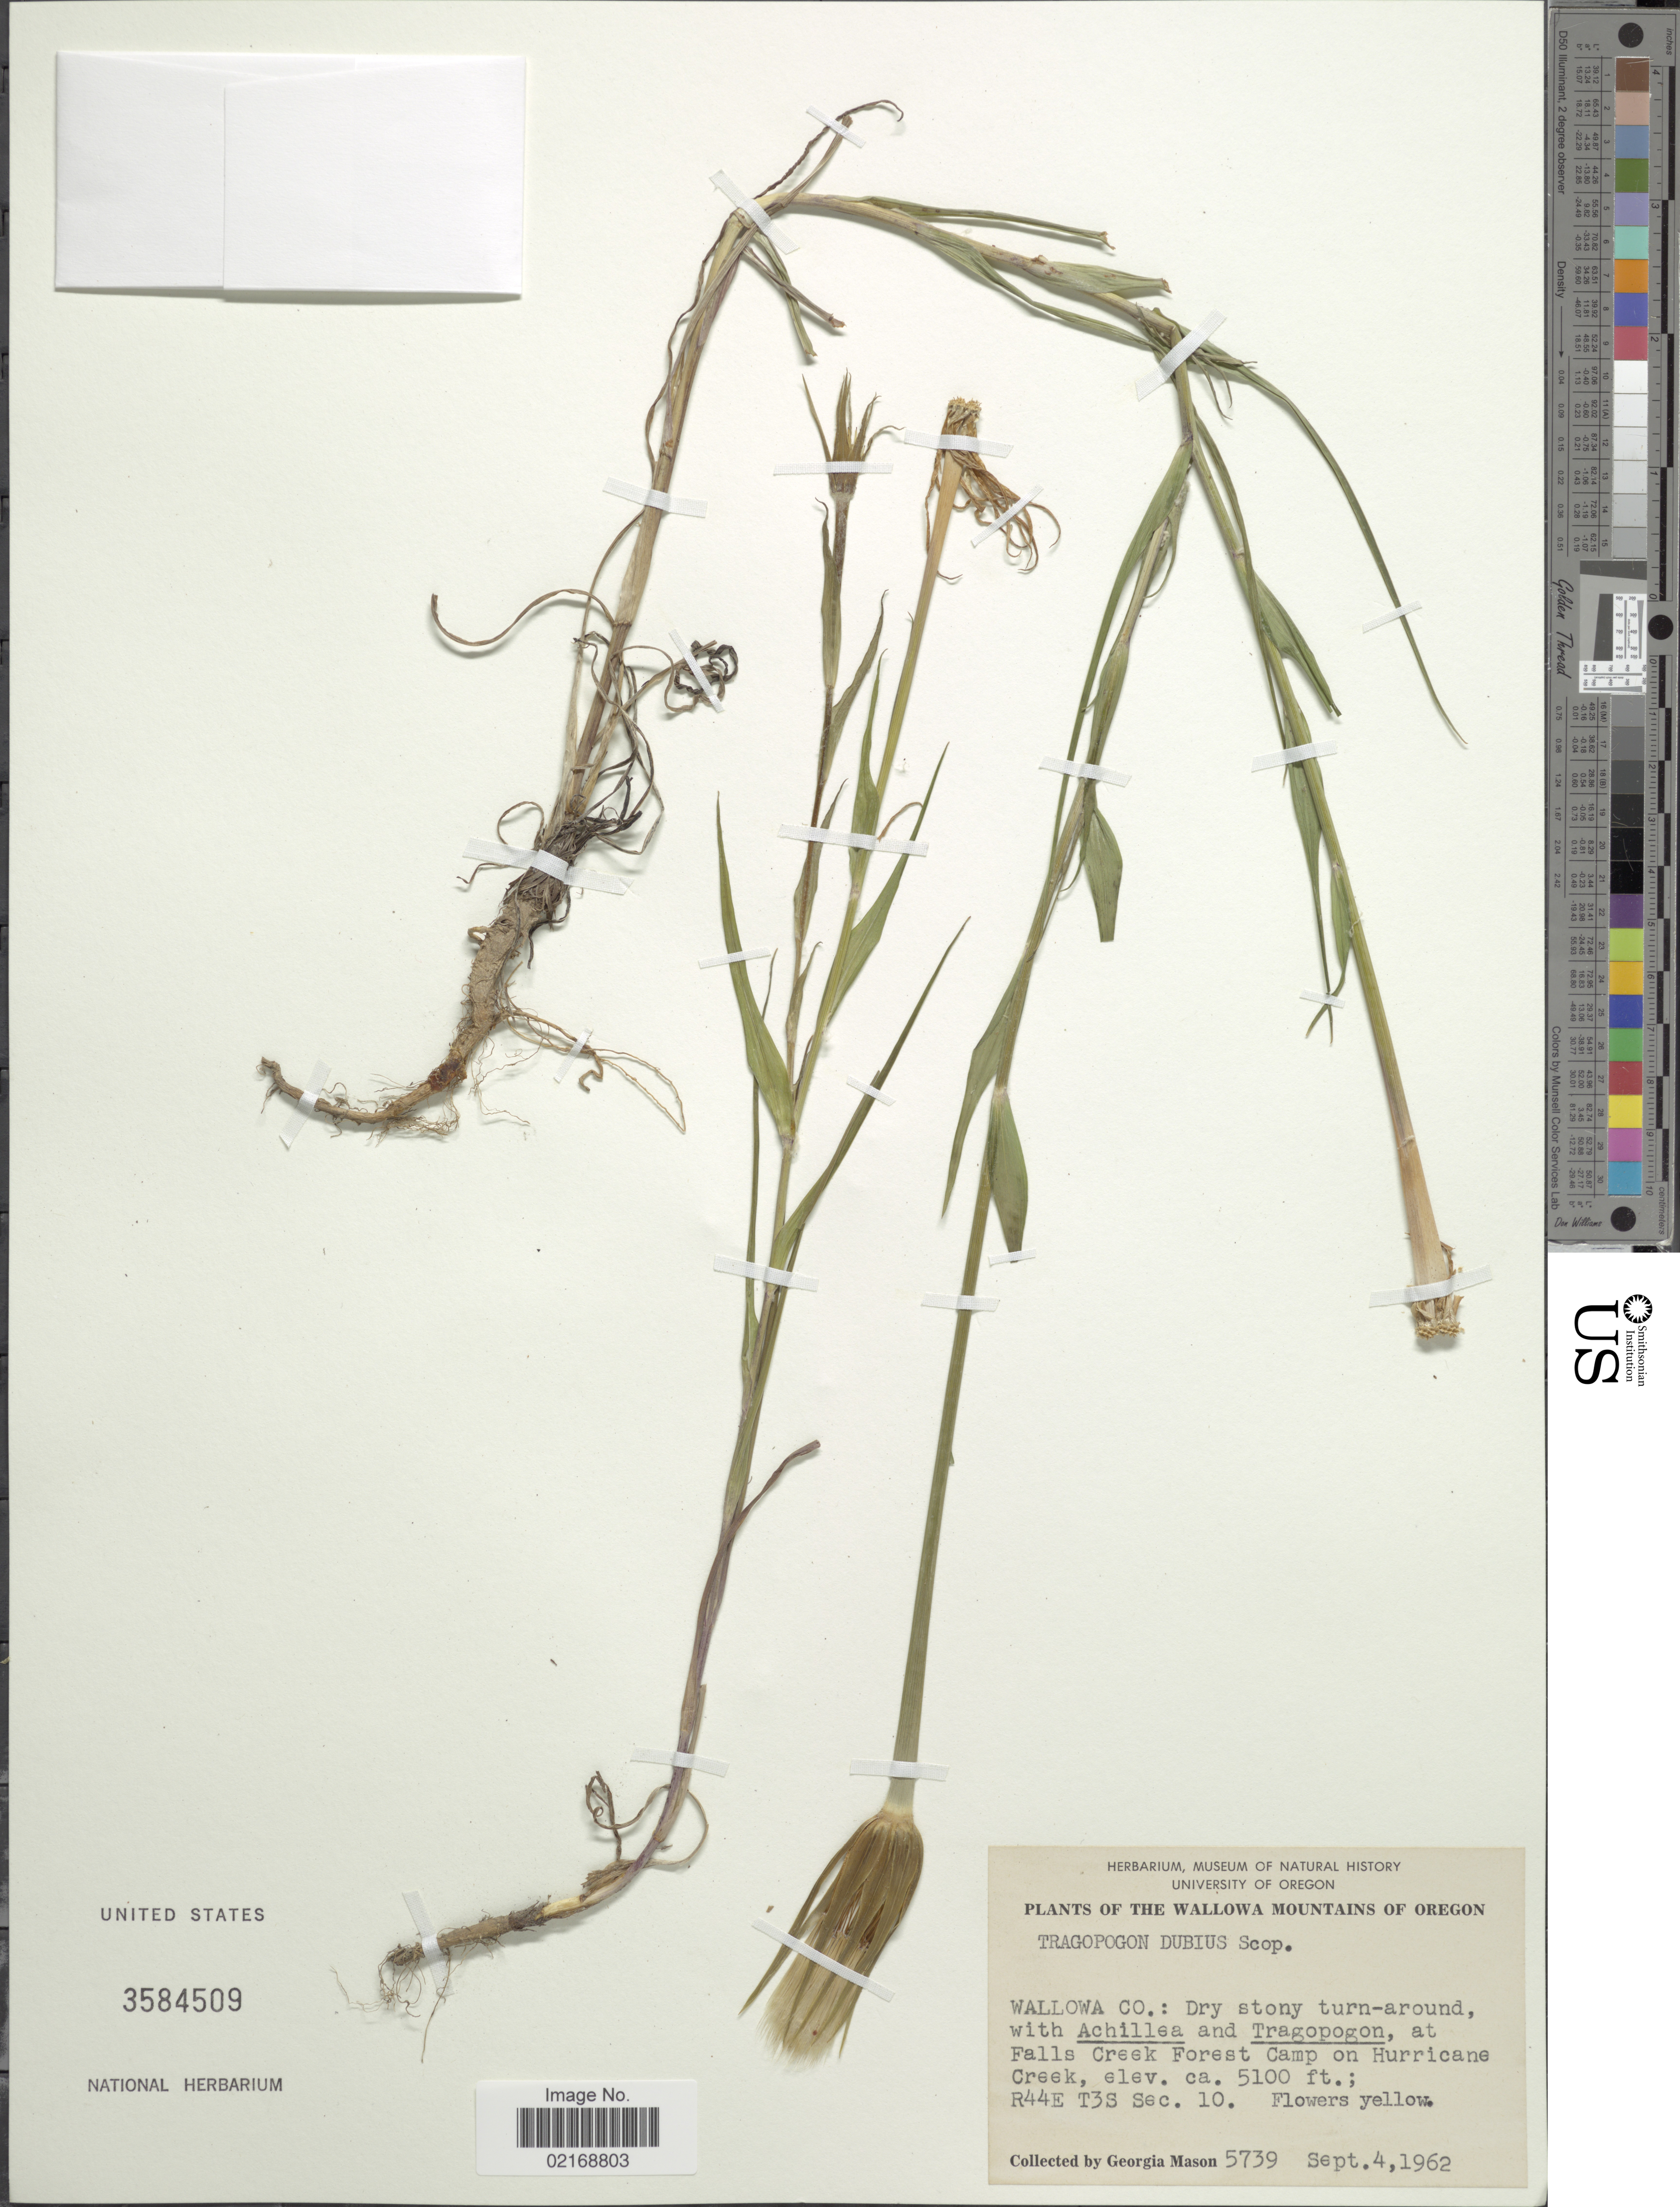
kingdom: Plantae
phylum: Tracheophyta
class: Magnoliopsida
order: Asterales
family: Asteraceae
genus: Tragopogon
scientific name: Tragopogon dubius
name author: Scop.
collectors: G. Mason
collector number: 5739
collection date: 1962-09-04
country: United States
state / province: Oregon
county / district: Wallowa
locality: Wallowa Mountains. Wallowa Co.: at Falls Creek Forest Camp on Hurrincane Creek. R44E T3S Sec. 10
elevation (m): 1554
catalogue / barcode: US 3584509